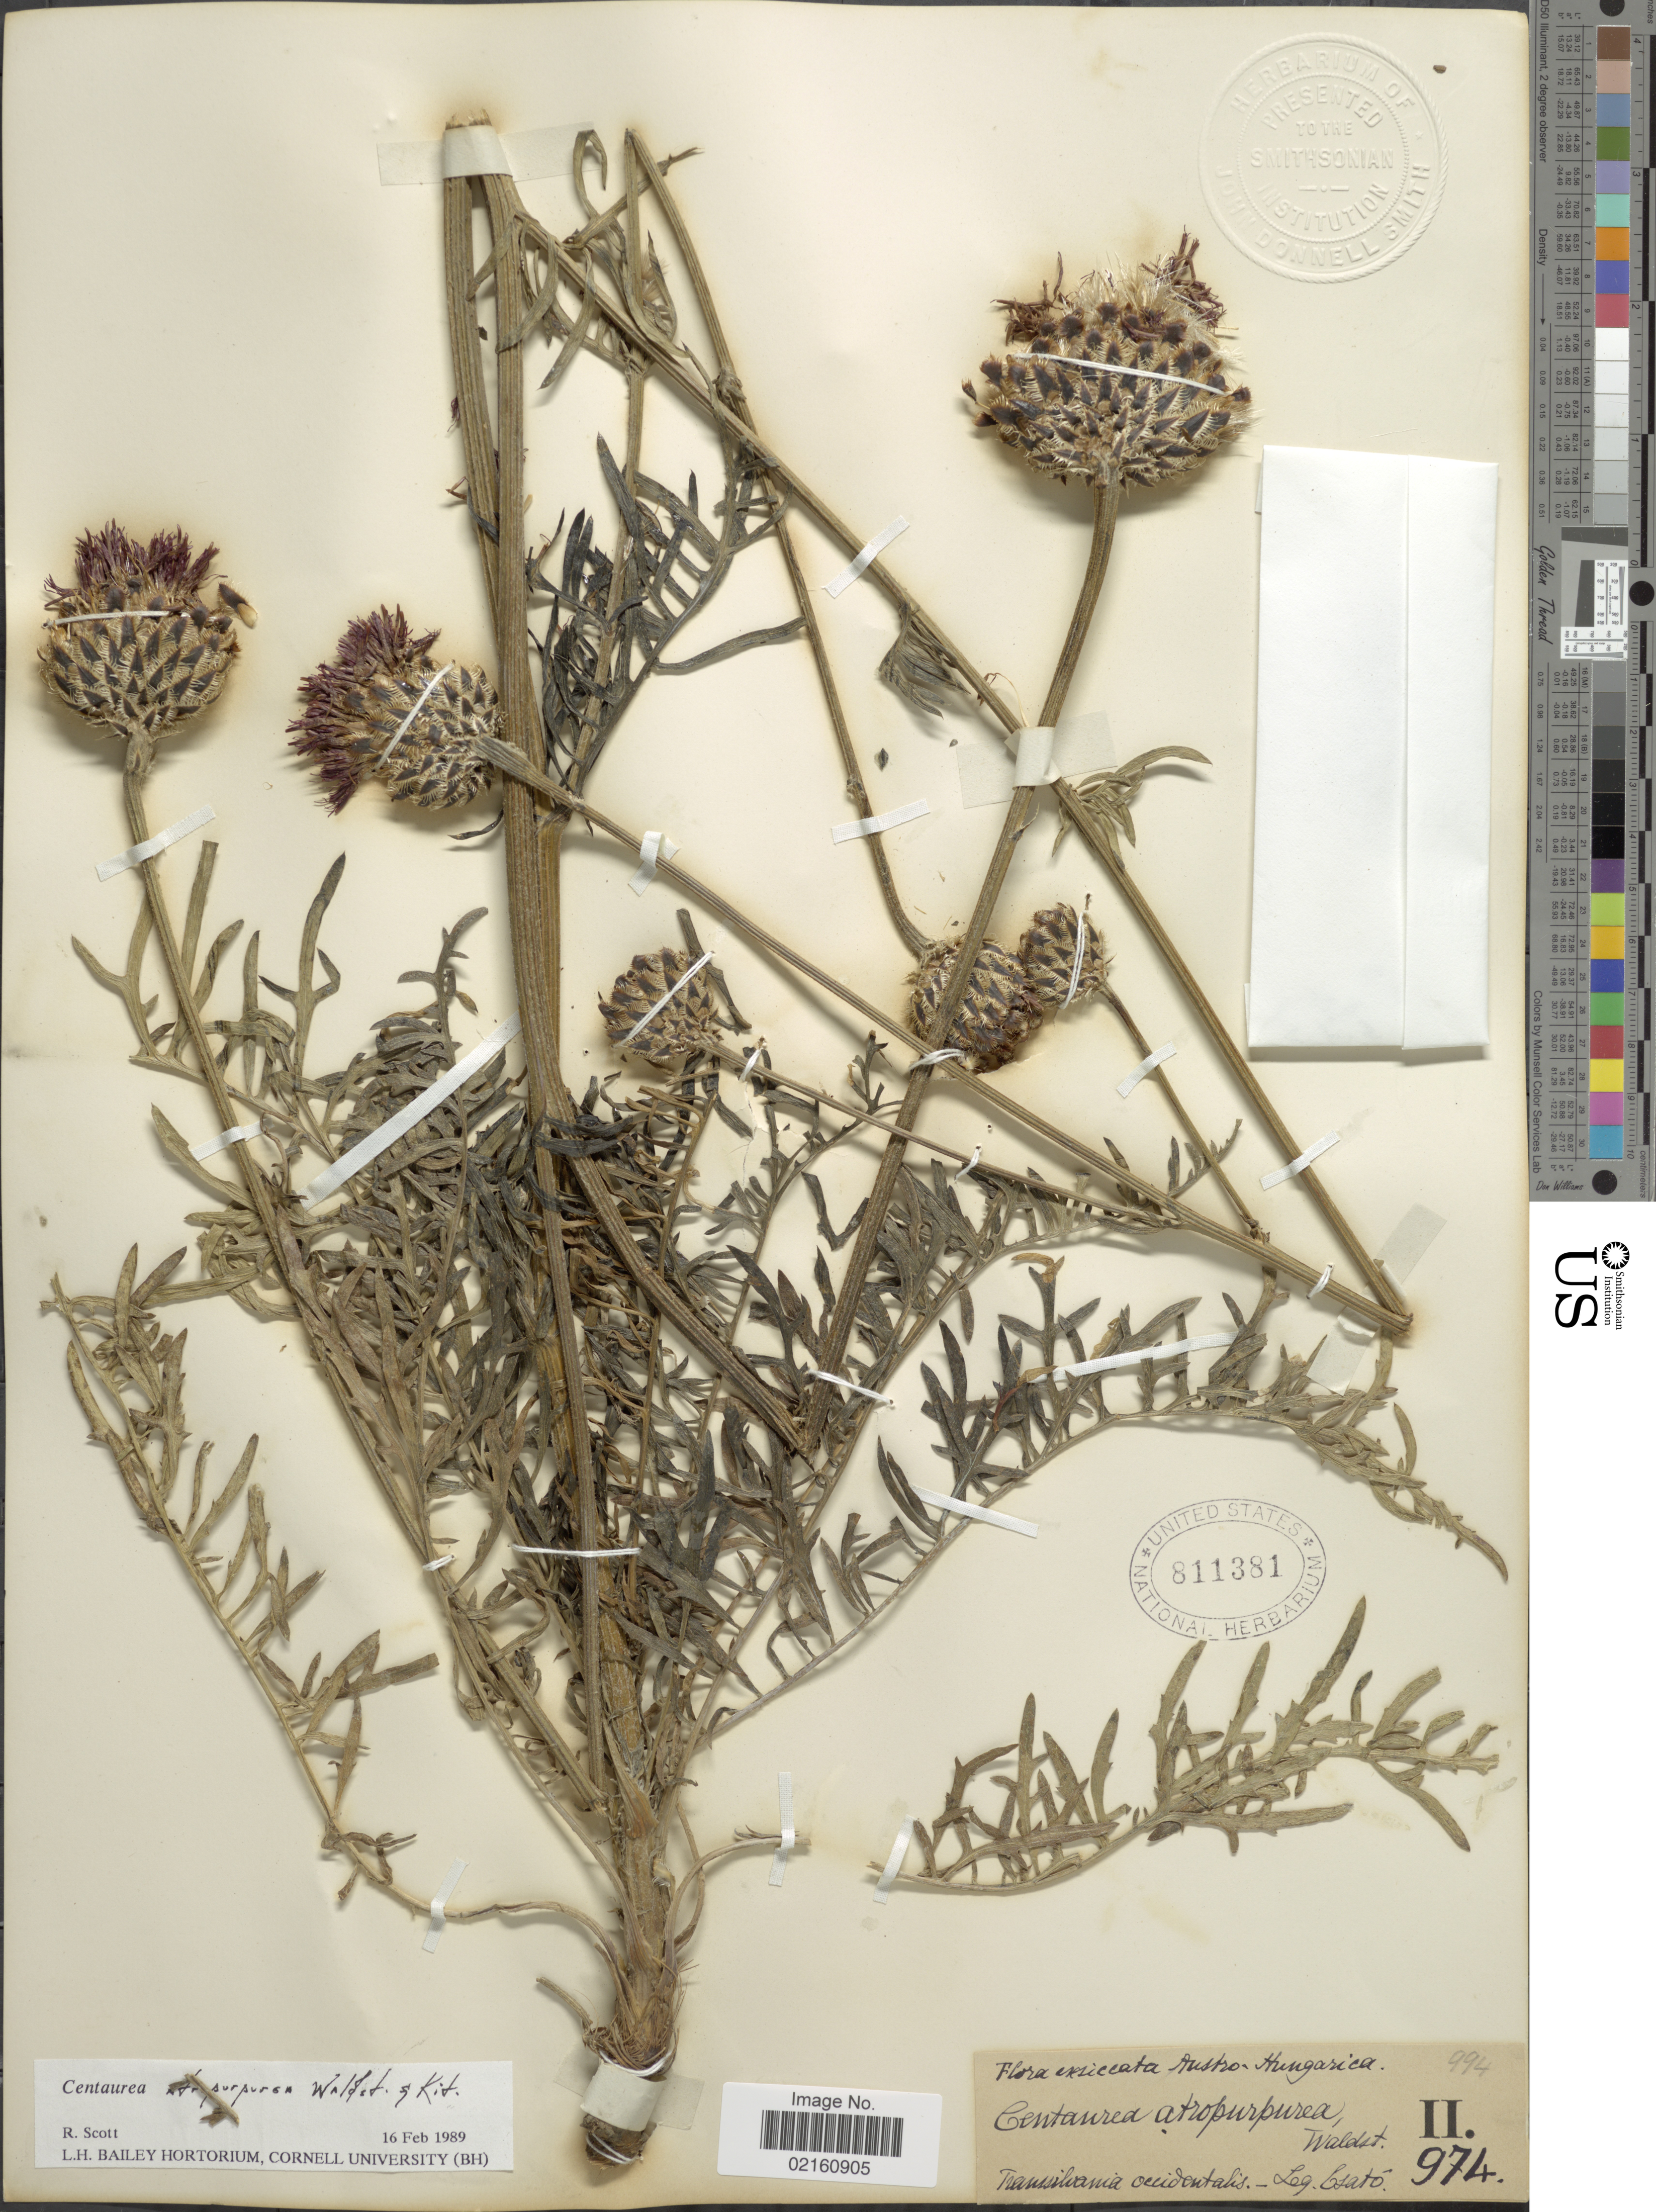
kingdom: Plantae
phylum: Tracheophyta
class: Magnoliopsida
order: Asterales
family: Asteraceae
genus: Centaurea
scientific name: Centaurea calocephala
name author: Willd.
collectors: Csató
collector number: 974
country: Romania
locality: Transsilvania occidentalis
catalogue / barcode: US 811381